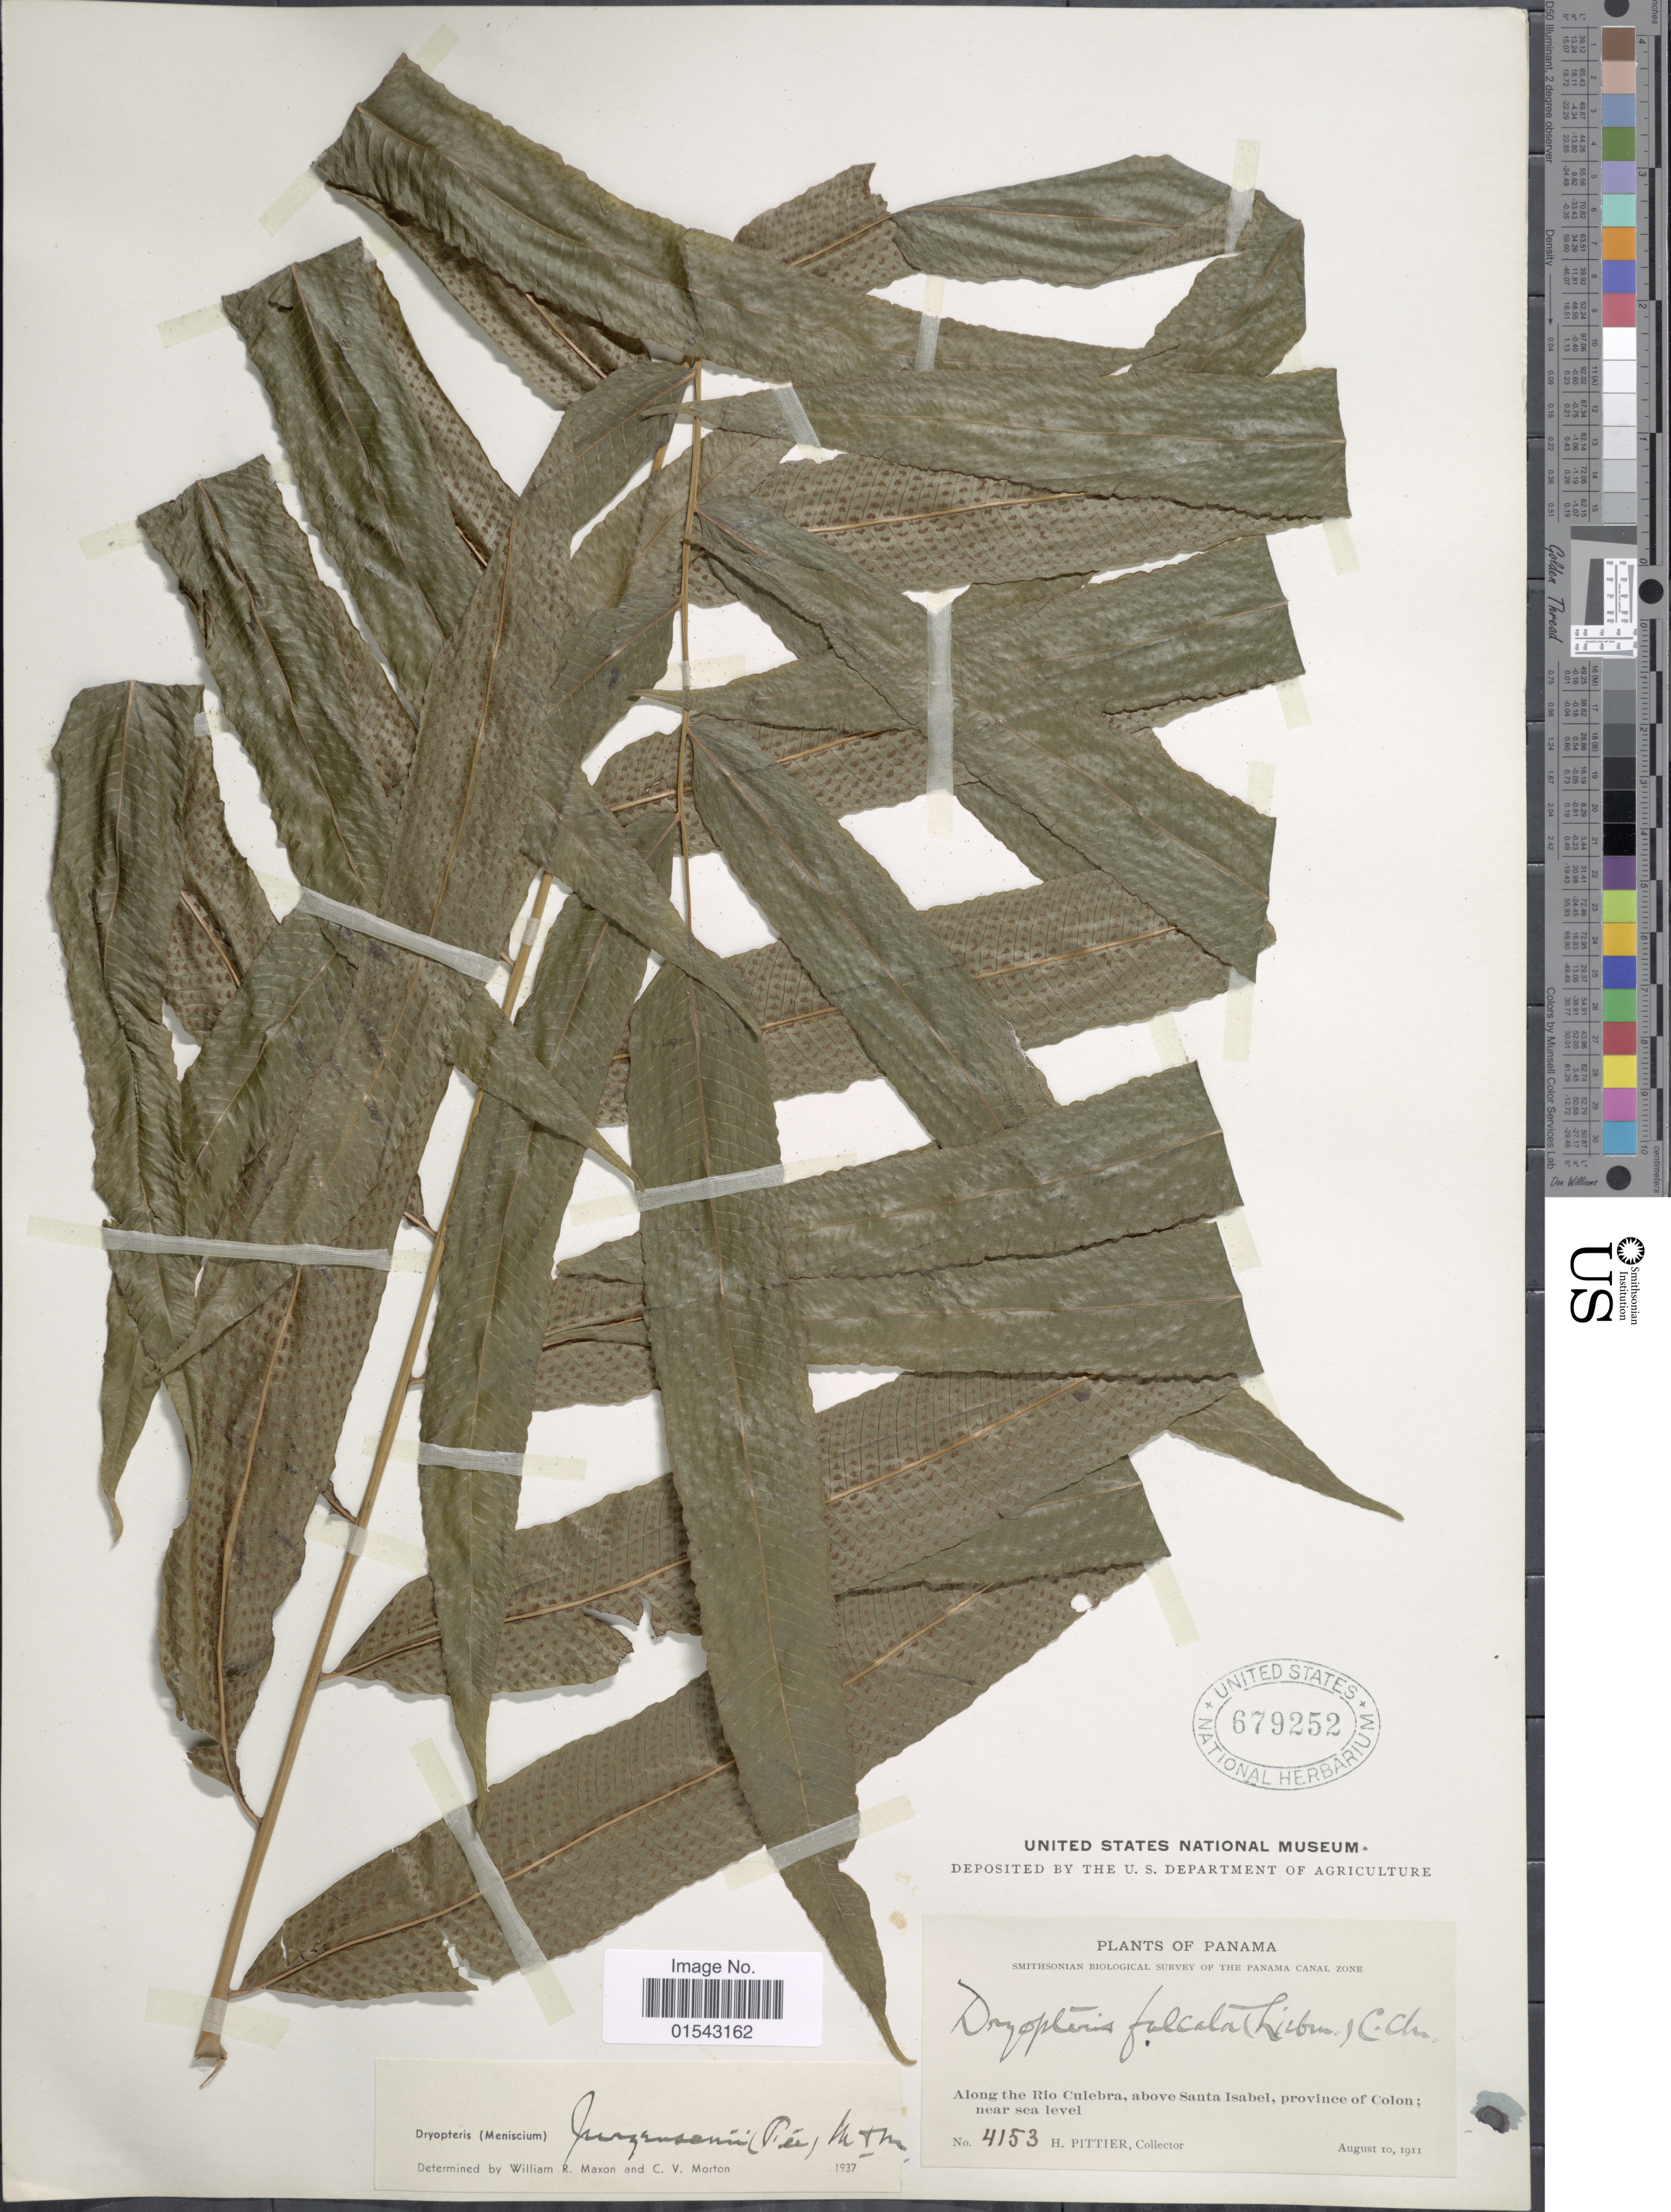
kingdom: Plantae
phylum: Tracheophyta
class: Polypodiopsida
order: Polypodiales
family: Thelypteridaceae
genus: Meniscium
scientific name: Meniscium falcatum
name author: Liebm.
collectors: H. F. Pittier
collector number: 4153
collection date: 1911-08-10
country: Panama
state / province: Colon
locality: Panama, along the Rio Culebra, above Santa Isabel, province of Colon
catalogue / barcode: US 679252